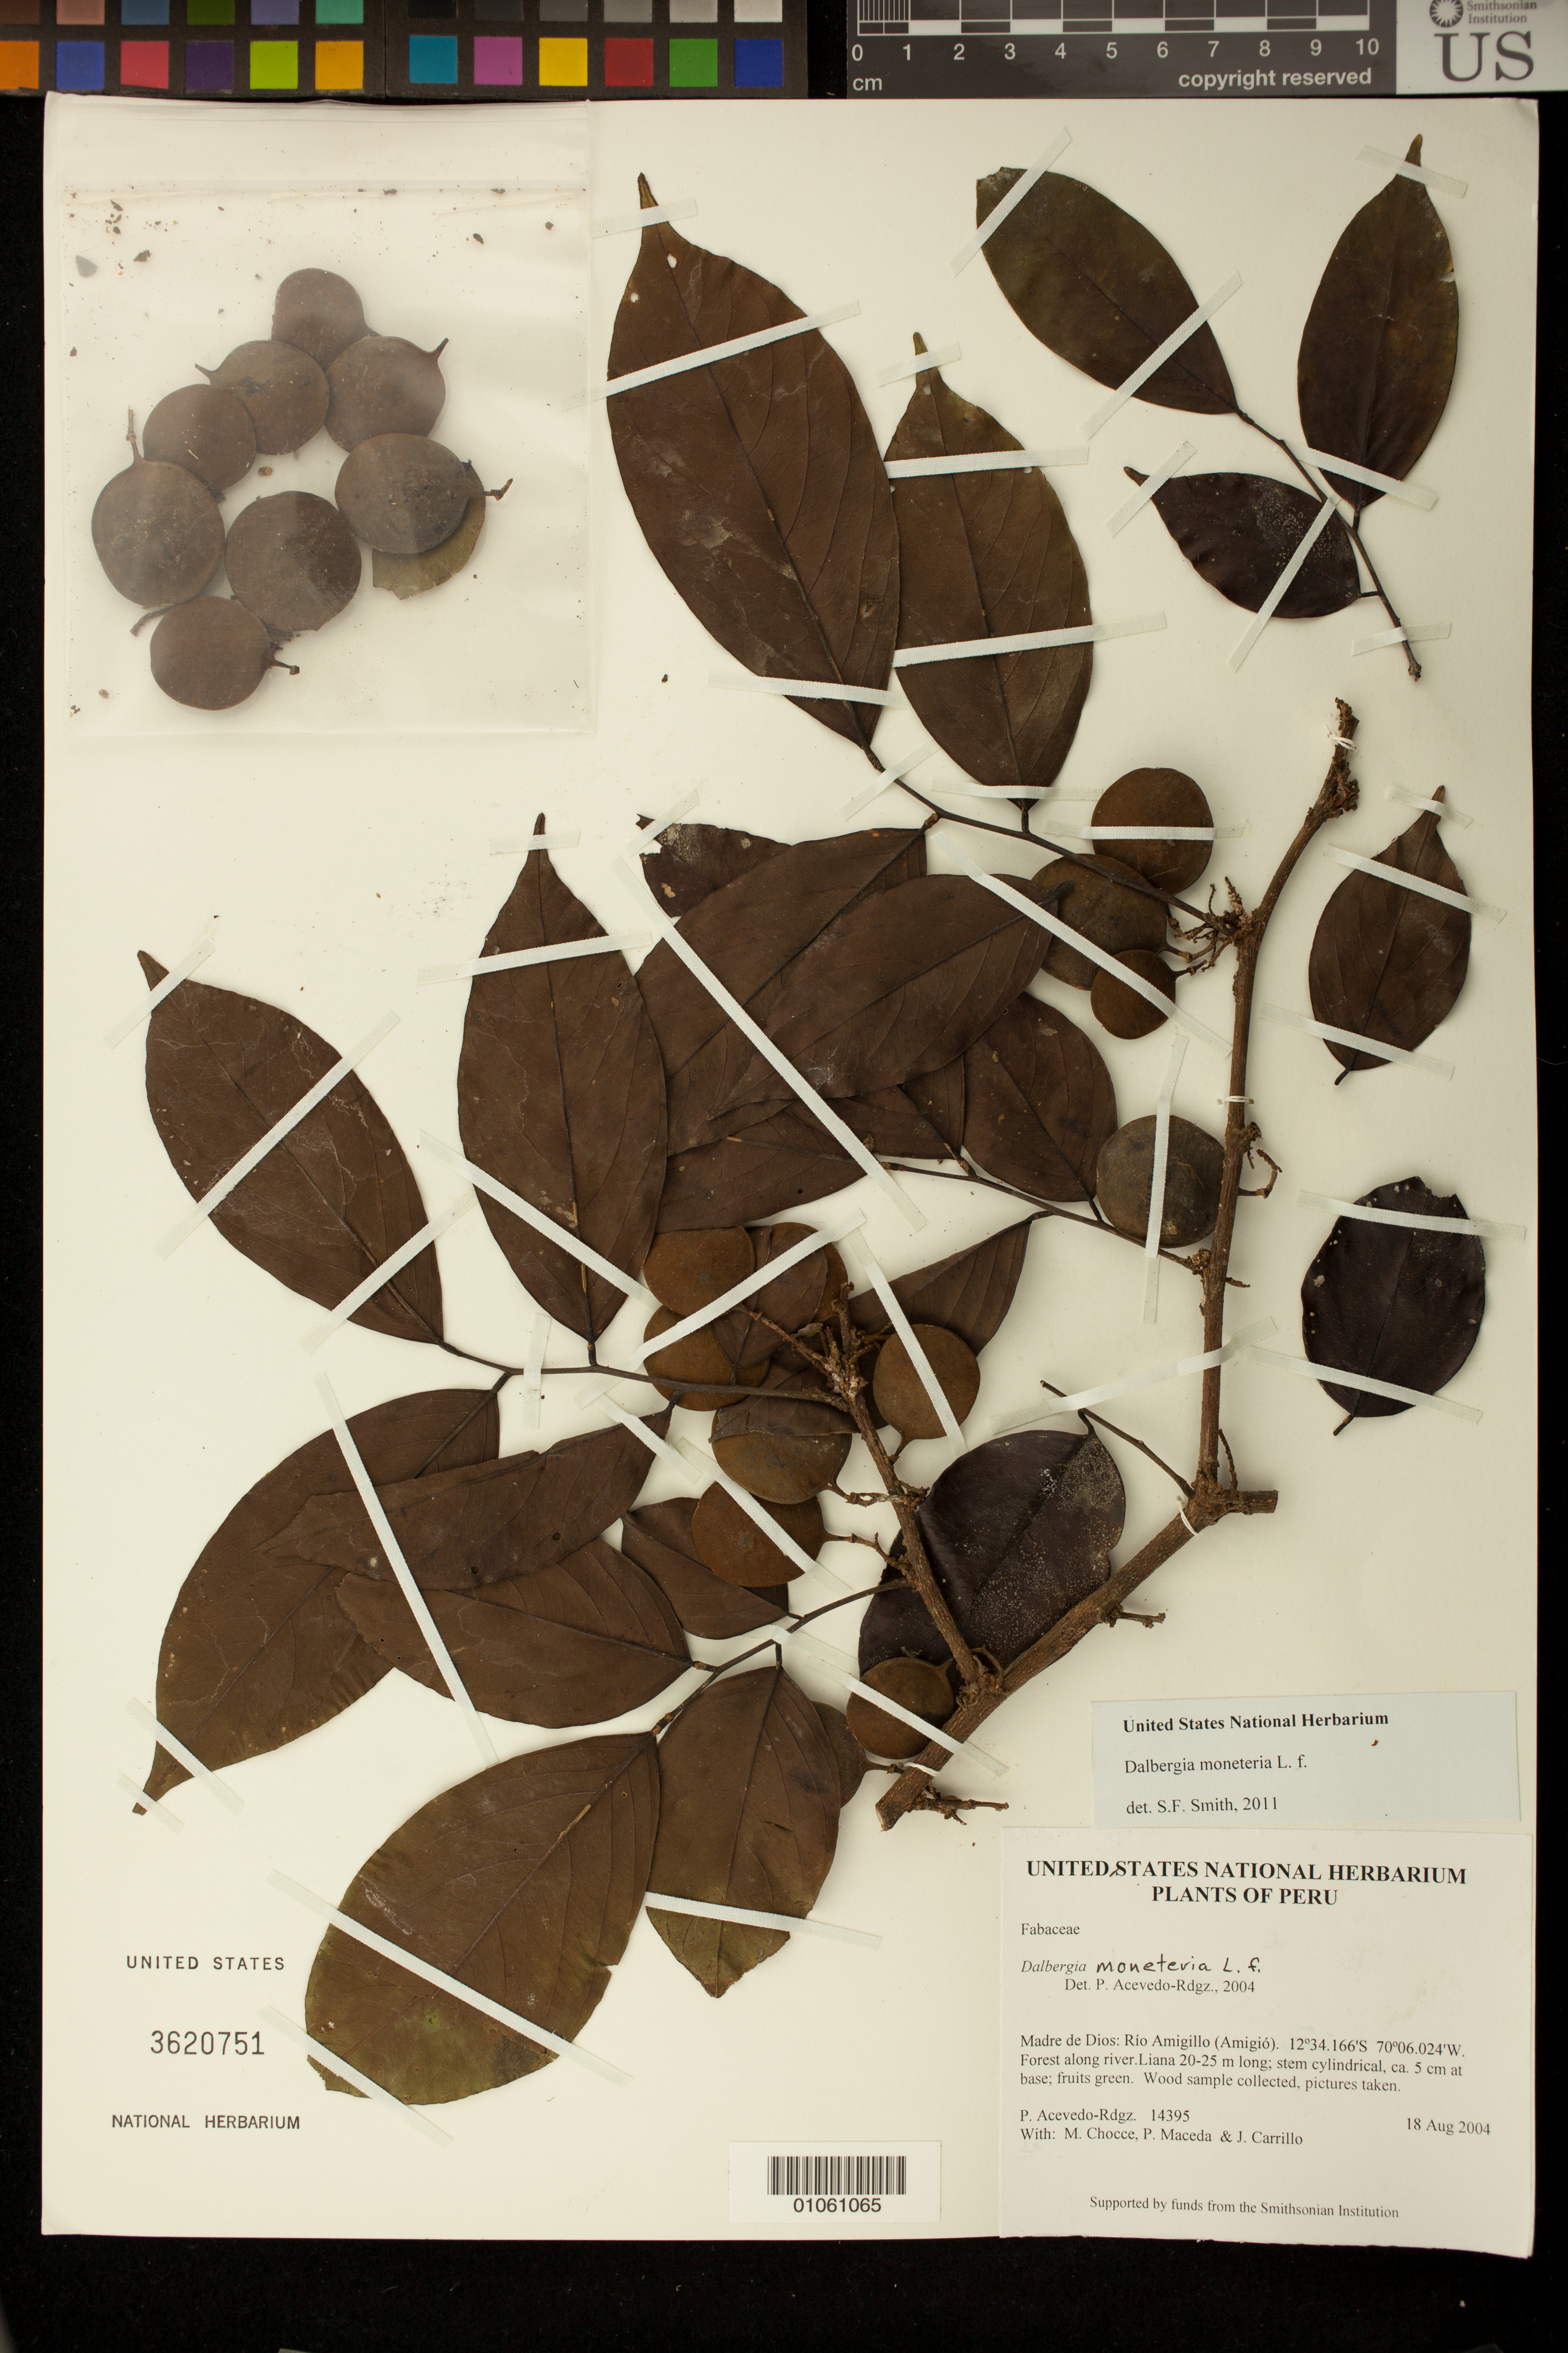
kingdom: Plantae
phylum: Tracheophyta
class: Magnoliopsida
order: Fabales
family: Fabaceae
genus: Dalbergia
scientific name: Dalbergia monetaria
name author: L. f.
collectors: P. Acevedo-Rodr., M. Chocce, P. Maceda & J. Carrillo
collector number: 14395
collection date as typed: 18 Aug 2004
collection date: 2004-08-18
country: Peru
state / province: Madre de Dios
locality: Madre de Dios: Río Amigillo (Amigió)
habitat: Forest along river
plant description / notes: NY, MO, K, P, US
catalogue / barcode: US 3620751